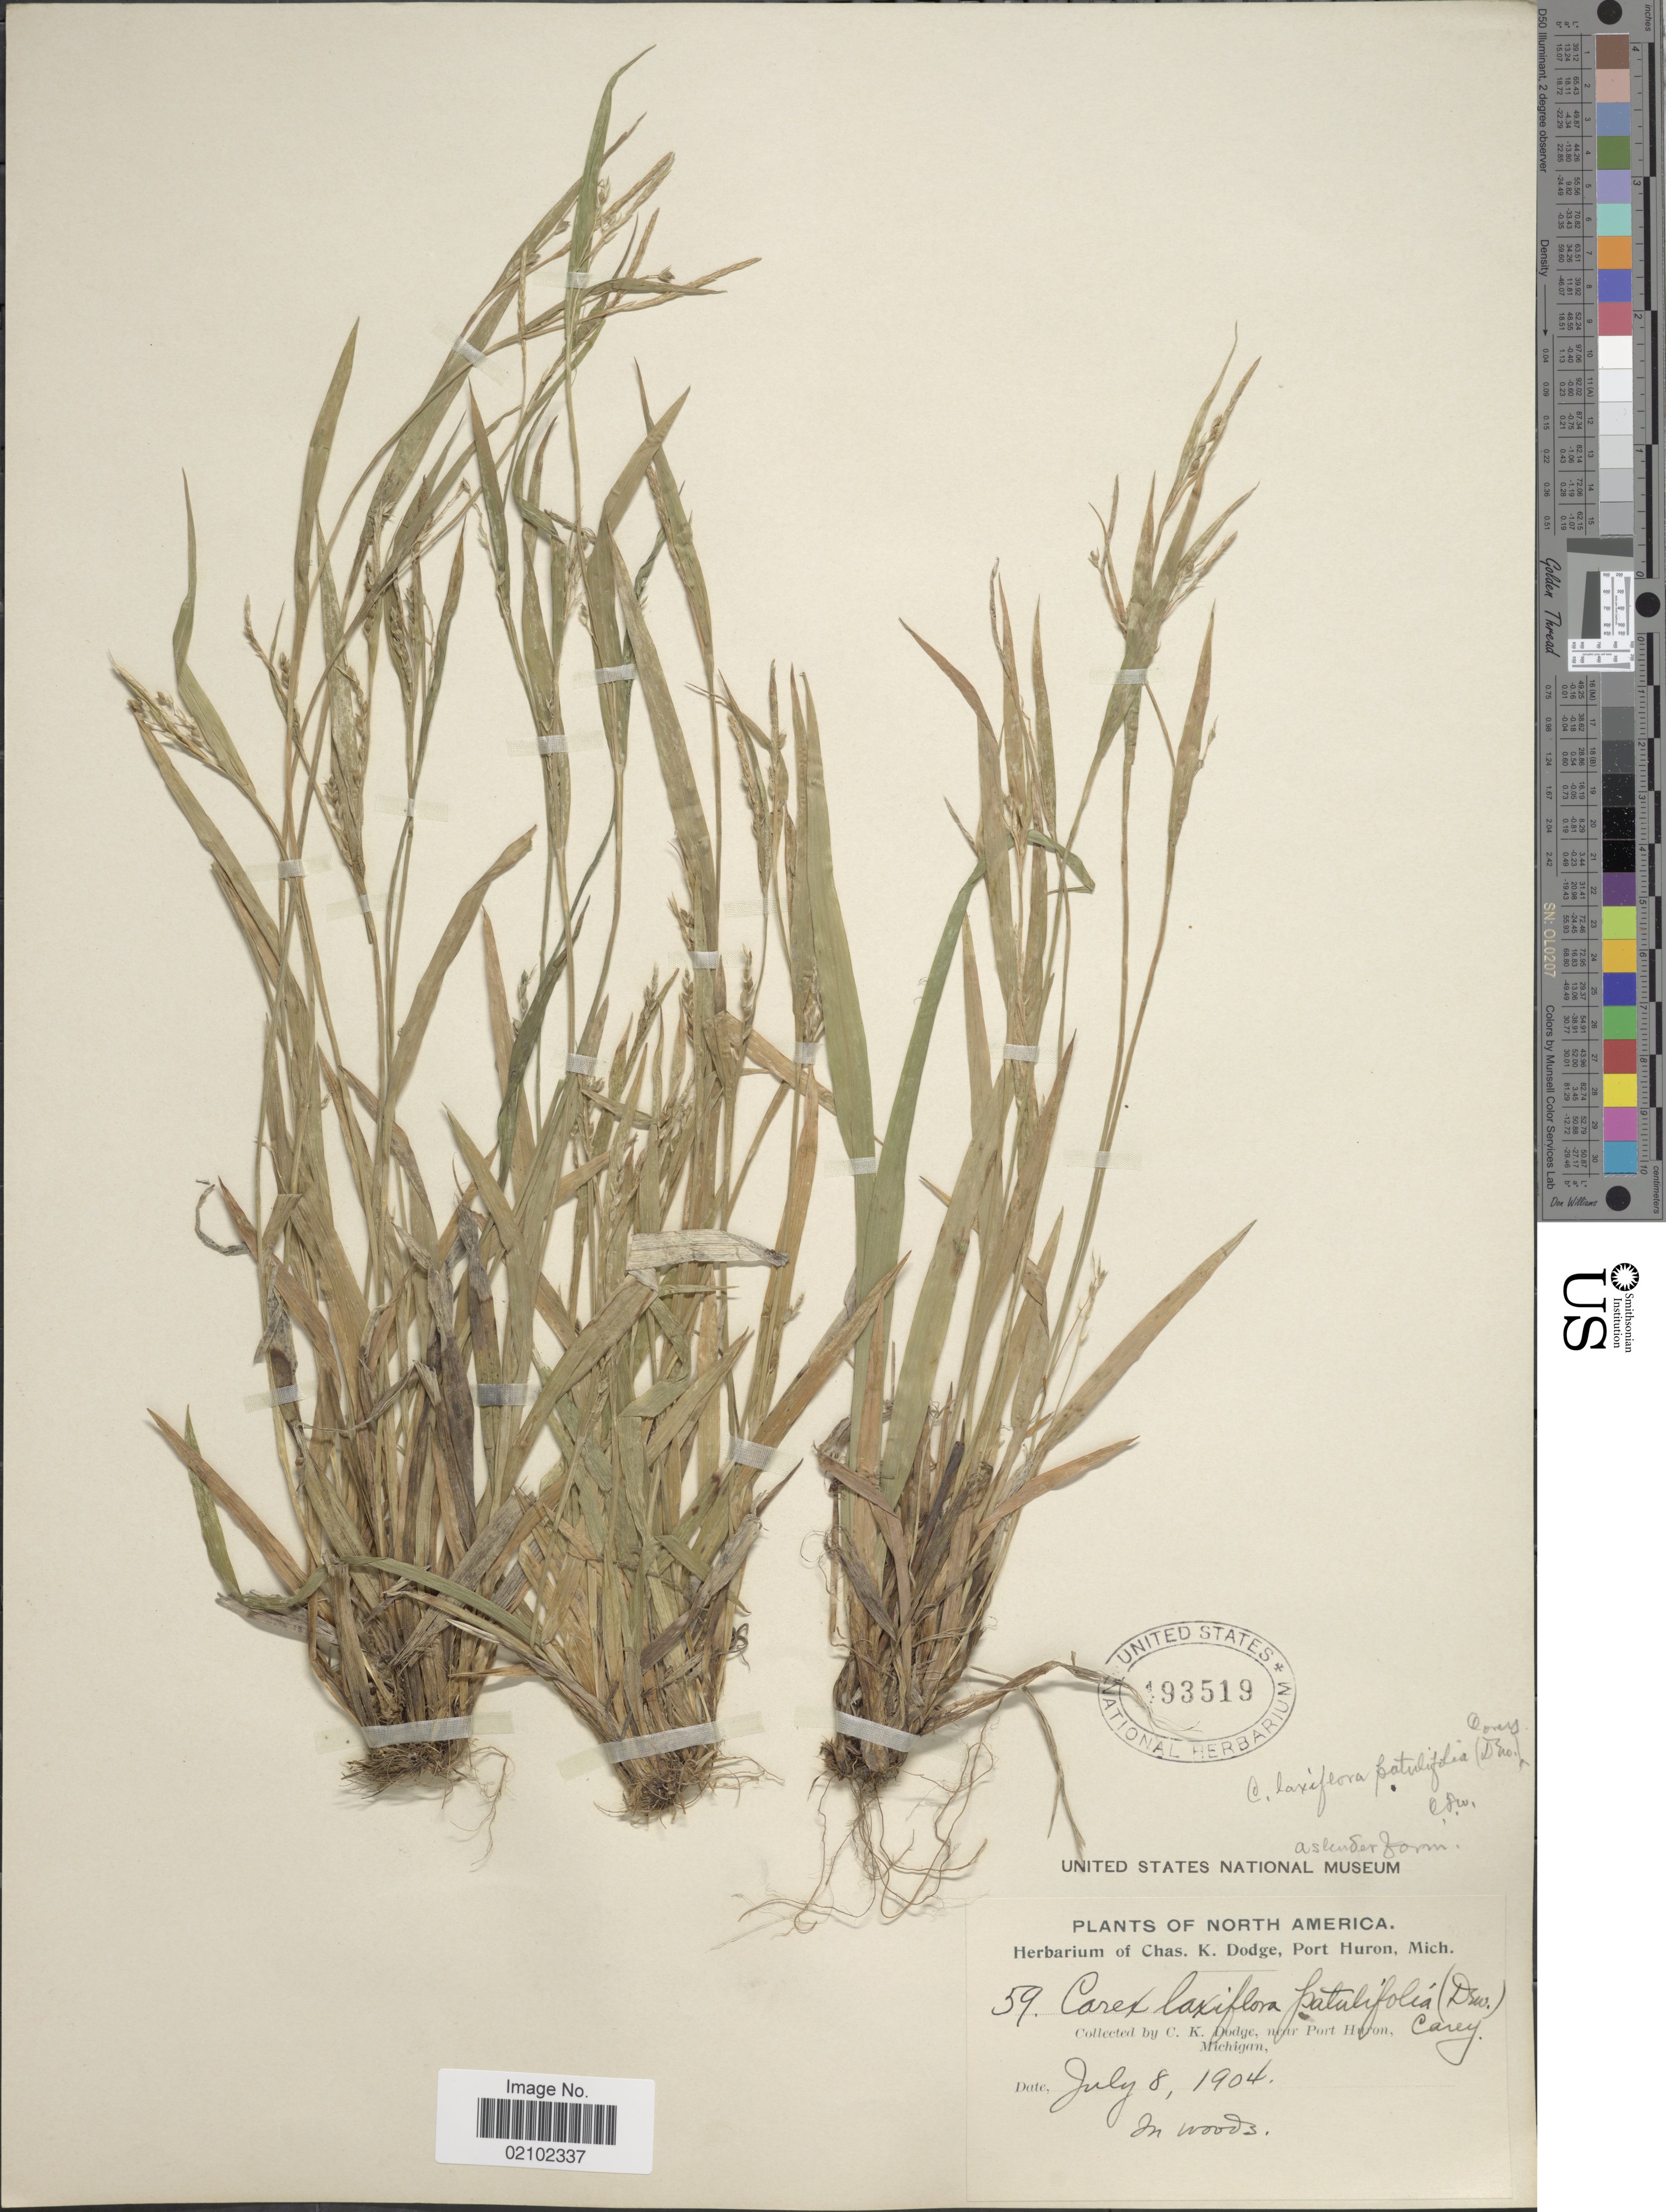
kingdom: Plantae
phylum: Tracheophyta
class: Liliopsida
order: Poales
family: Cyperaceae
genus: Carex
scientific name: Carex laxiflora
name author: Lam.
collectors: C. K. Dodge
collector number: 59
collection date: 1904-07-08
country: United States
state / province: Michigan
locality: Near Port Huron, Michigan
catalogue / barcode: US 193519